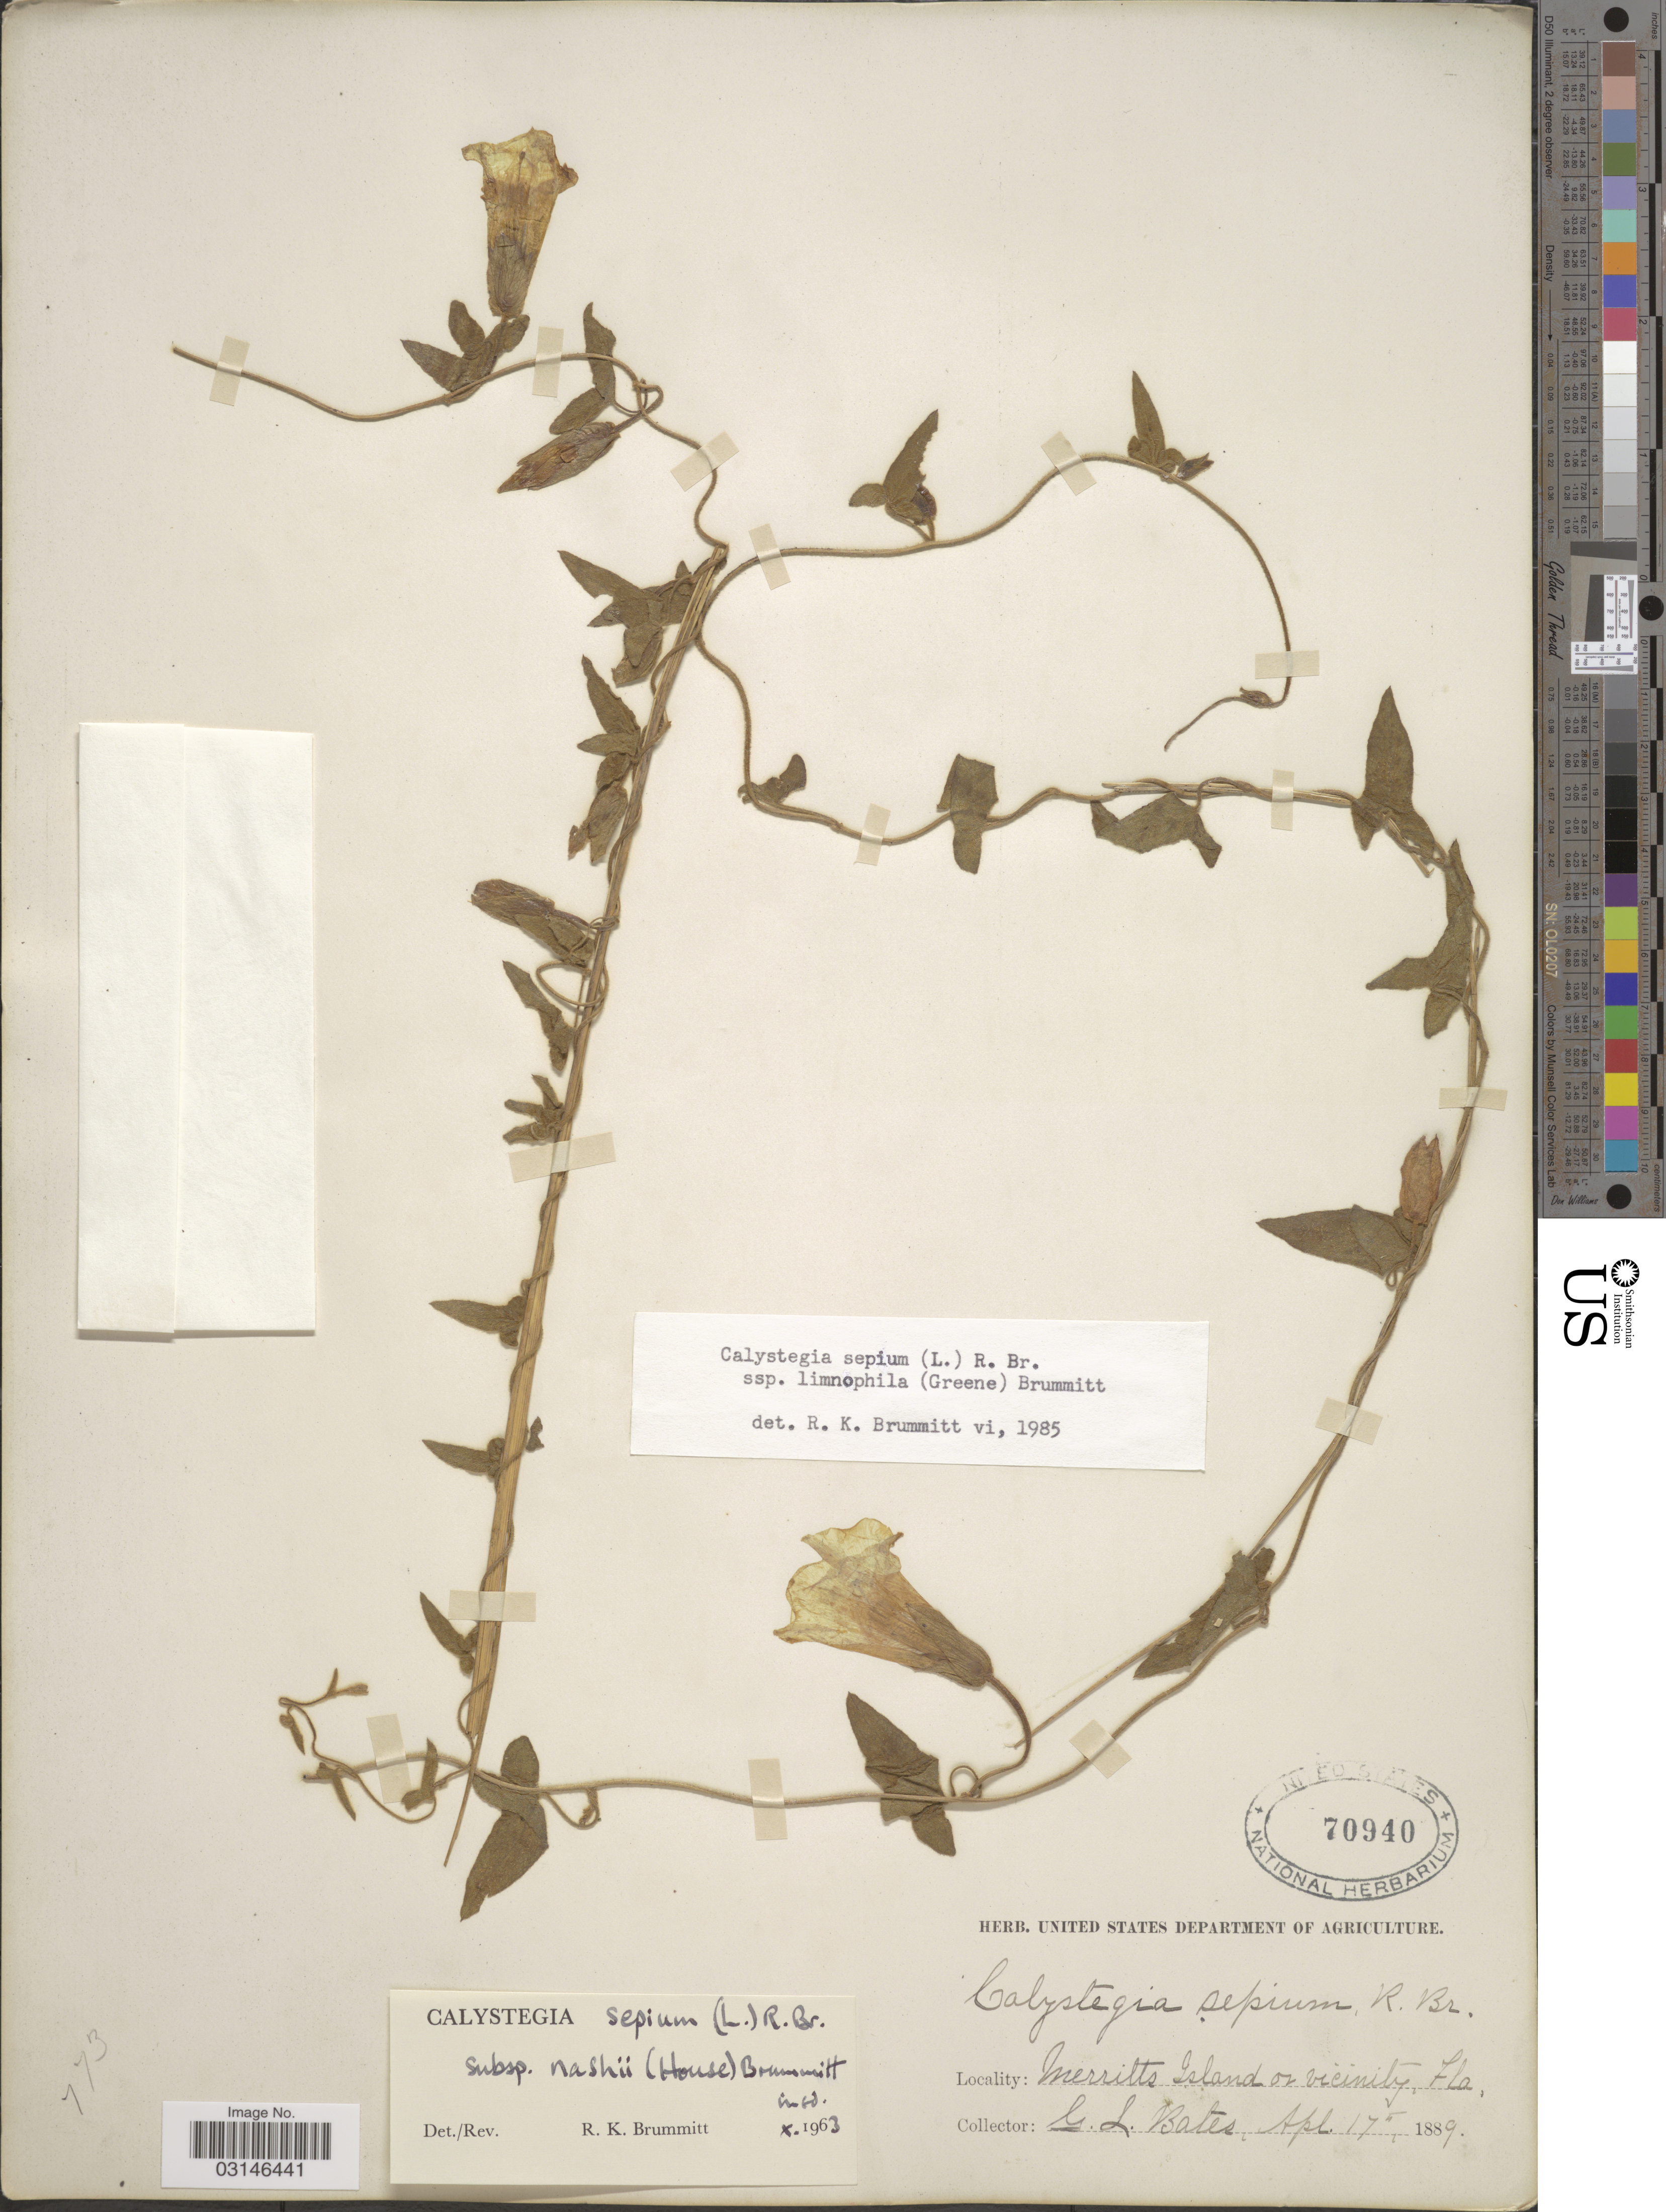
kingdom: Plantae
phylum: Tracheophyta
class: Magnoliopsida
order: Solanales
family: Convolvulaceae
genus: Calystegia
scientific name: Calystegia sepium subsp. limnophila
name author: (Greene) Brummitt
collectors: G. Bates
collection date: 1889-04-17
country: United States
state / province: Florida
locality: Merritts Island or vicinity, Fla.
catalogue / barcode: US 70940